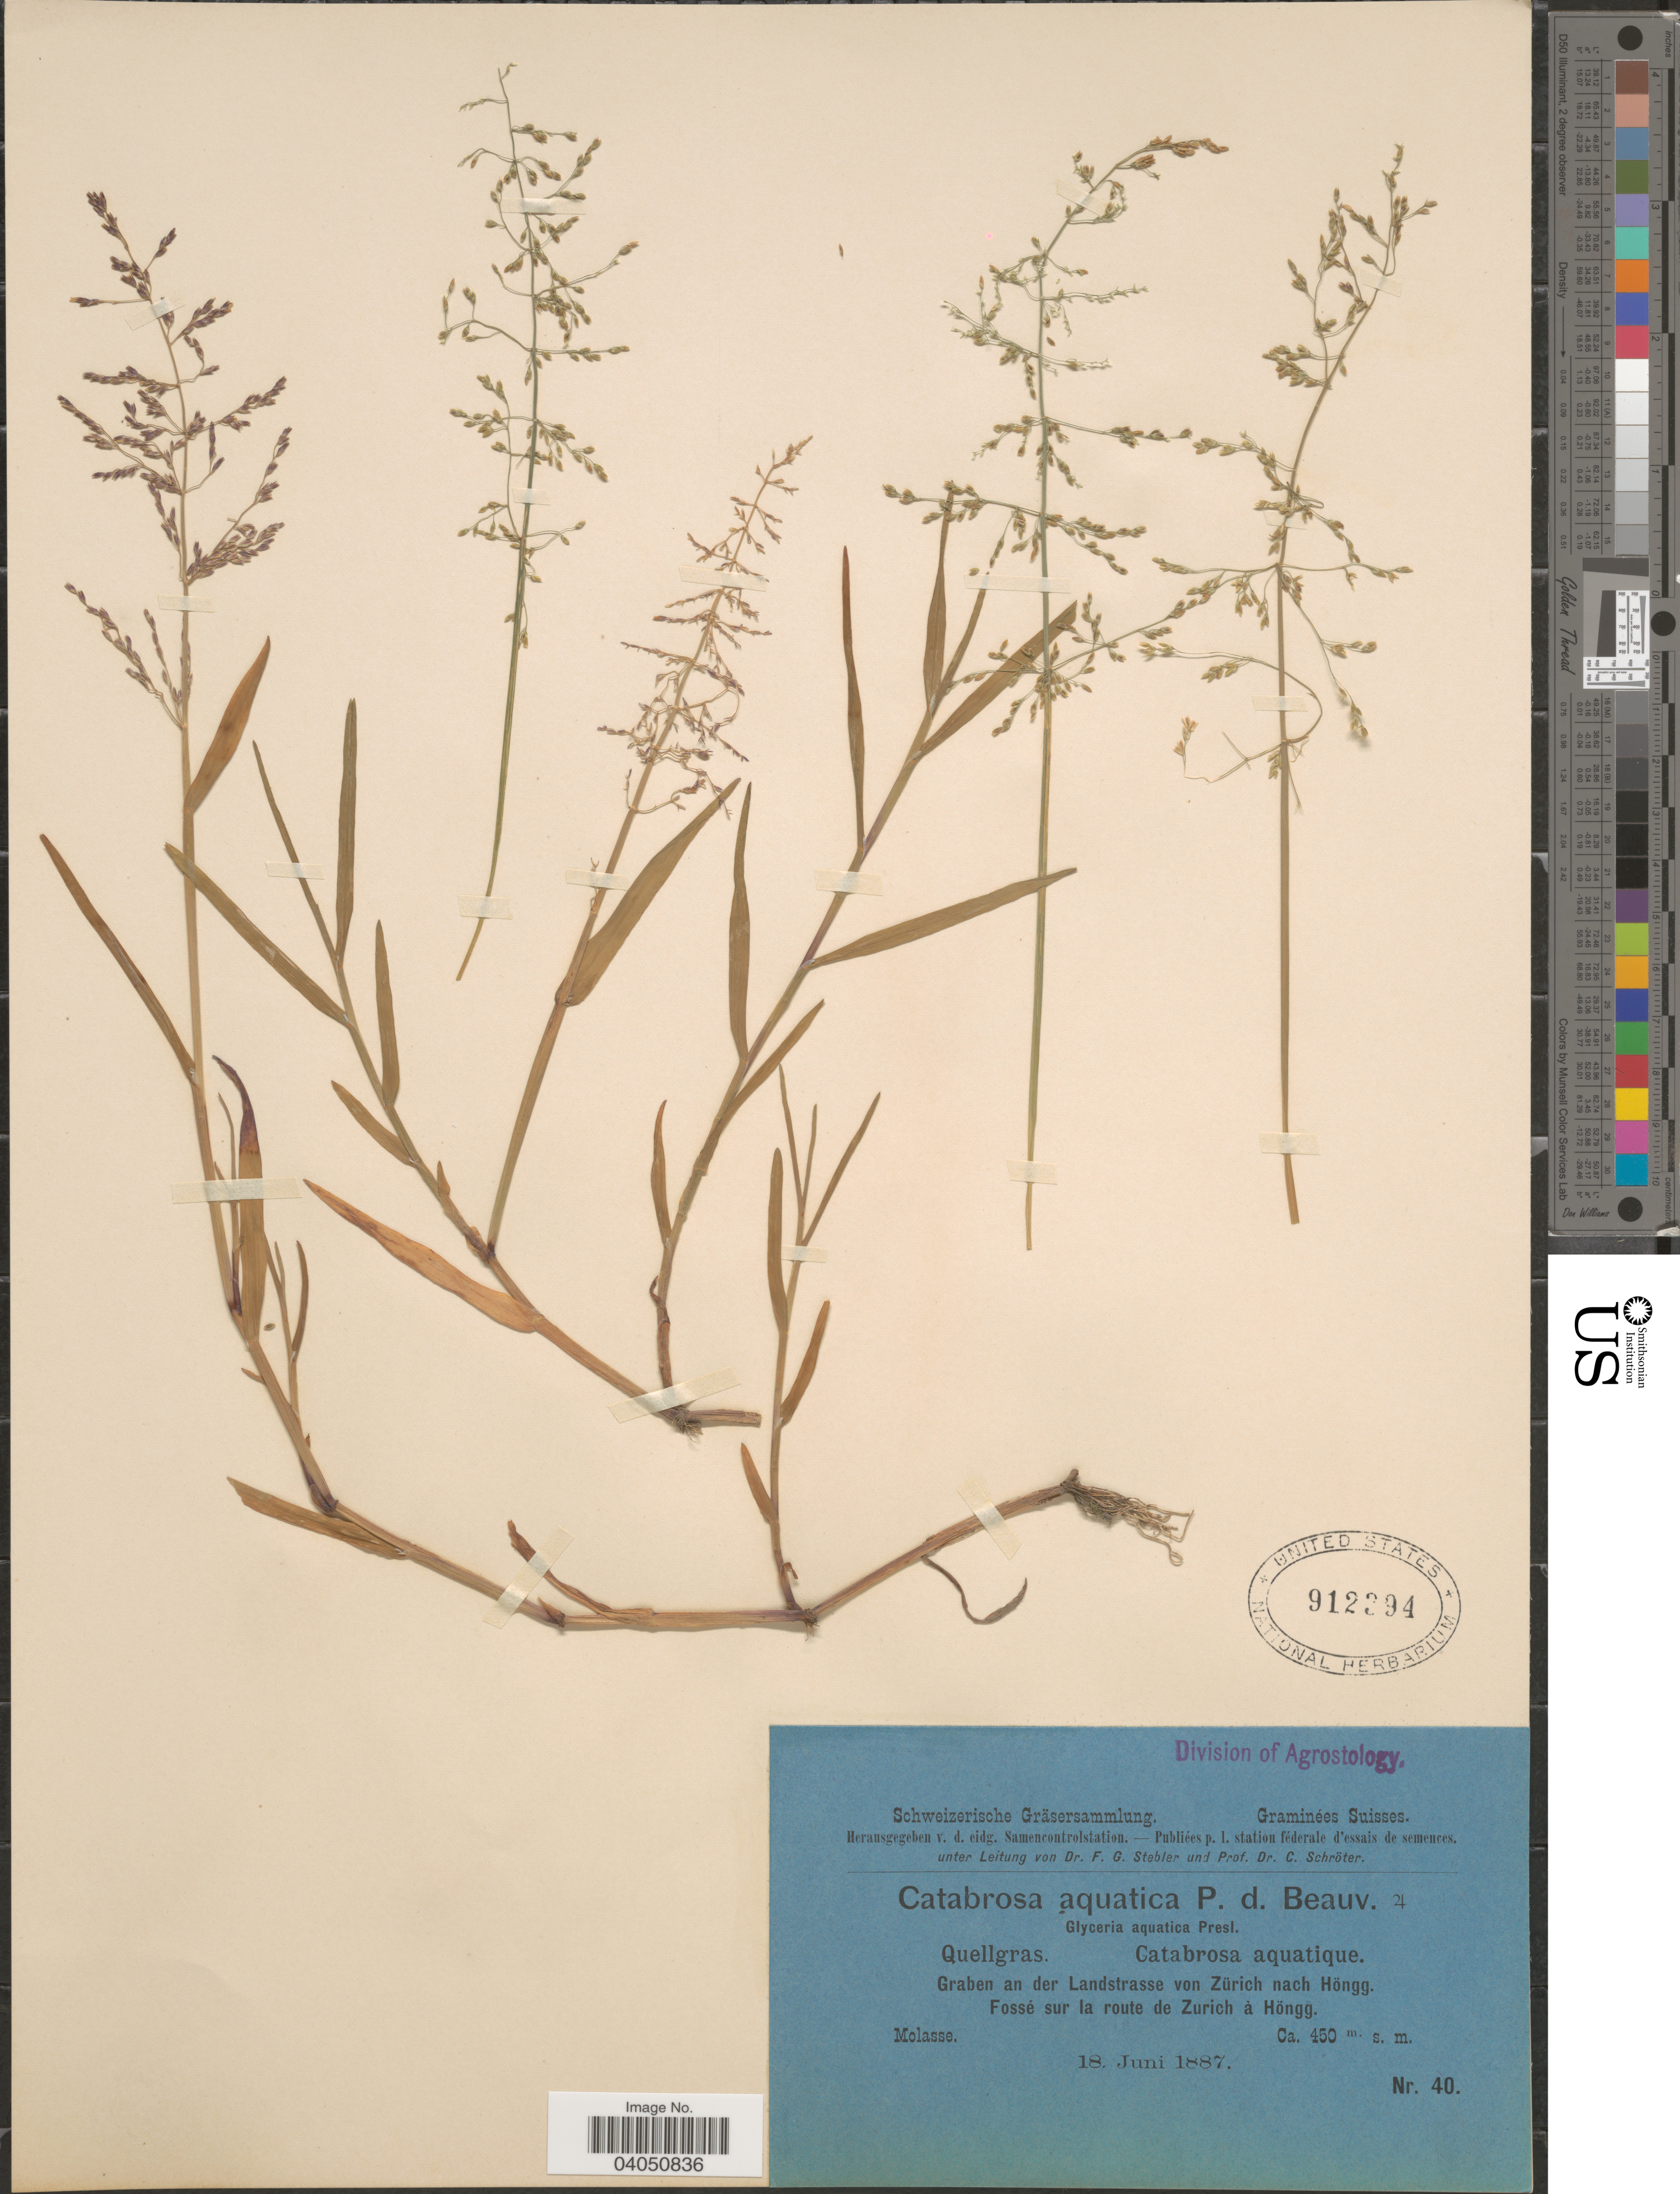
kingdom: Plantae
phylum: Tracheophyta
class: Liliopsida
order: Poales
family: Poaceae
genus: Catabrosa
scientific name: Catabrosa aquatica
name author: (L.) P. Beauv.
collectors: Stebler, F.G. & Schröter, C.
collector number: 40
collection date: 1887-06-18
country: Switzerland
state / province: Zurich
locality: Suisses. Quellgras. Catabrosa aquatique. Graben an der Landstrasse von Zürich nach Höngg. Fossé sur la route de Zurich à Höngg.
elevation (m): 450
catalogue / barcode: US 912394